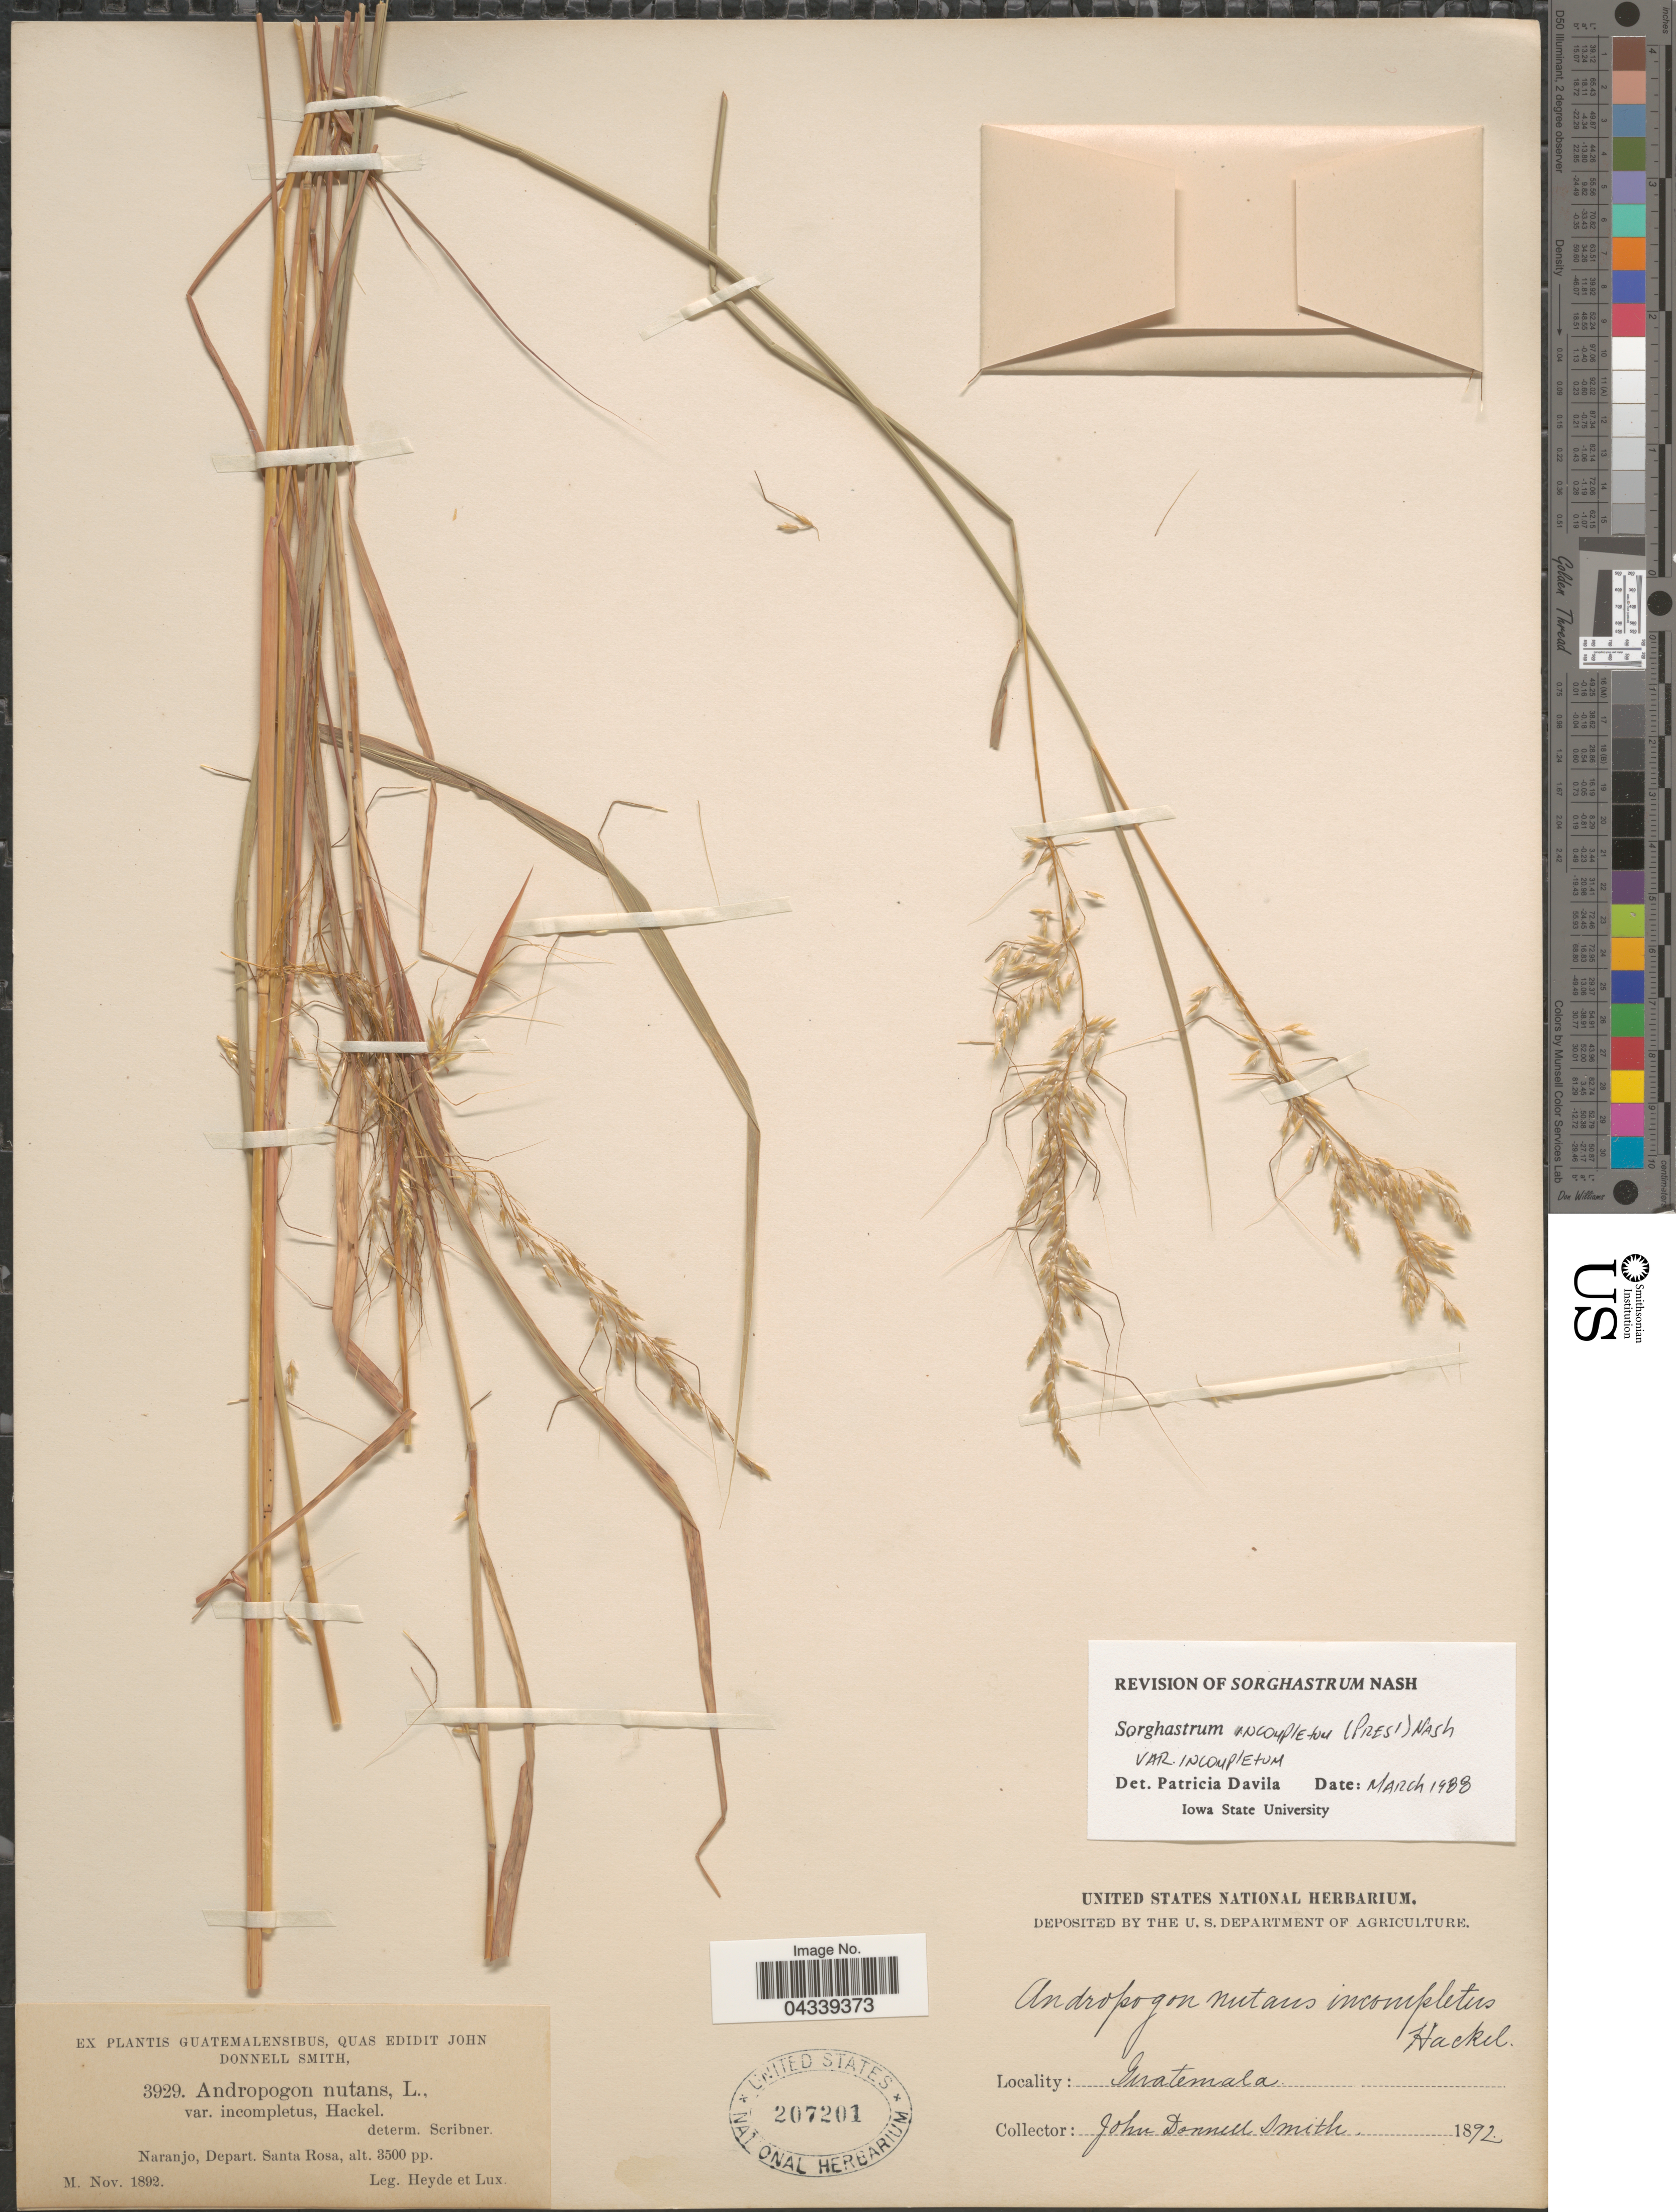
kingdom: Plantae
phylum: Tracheophyta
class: Liliopsida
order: Poales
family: Poaceae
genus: Sorghastrum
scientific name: Sorghastrum incompletum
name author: (J. Presl) Nash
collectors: Heyde & Lux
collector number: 3929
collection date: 1892-11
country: Guatemala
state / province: Santa Rosa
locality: Naranjo, depart. Santa Rosa.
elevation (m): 1067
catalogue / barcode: US 207201